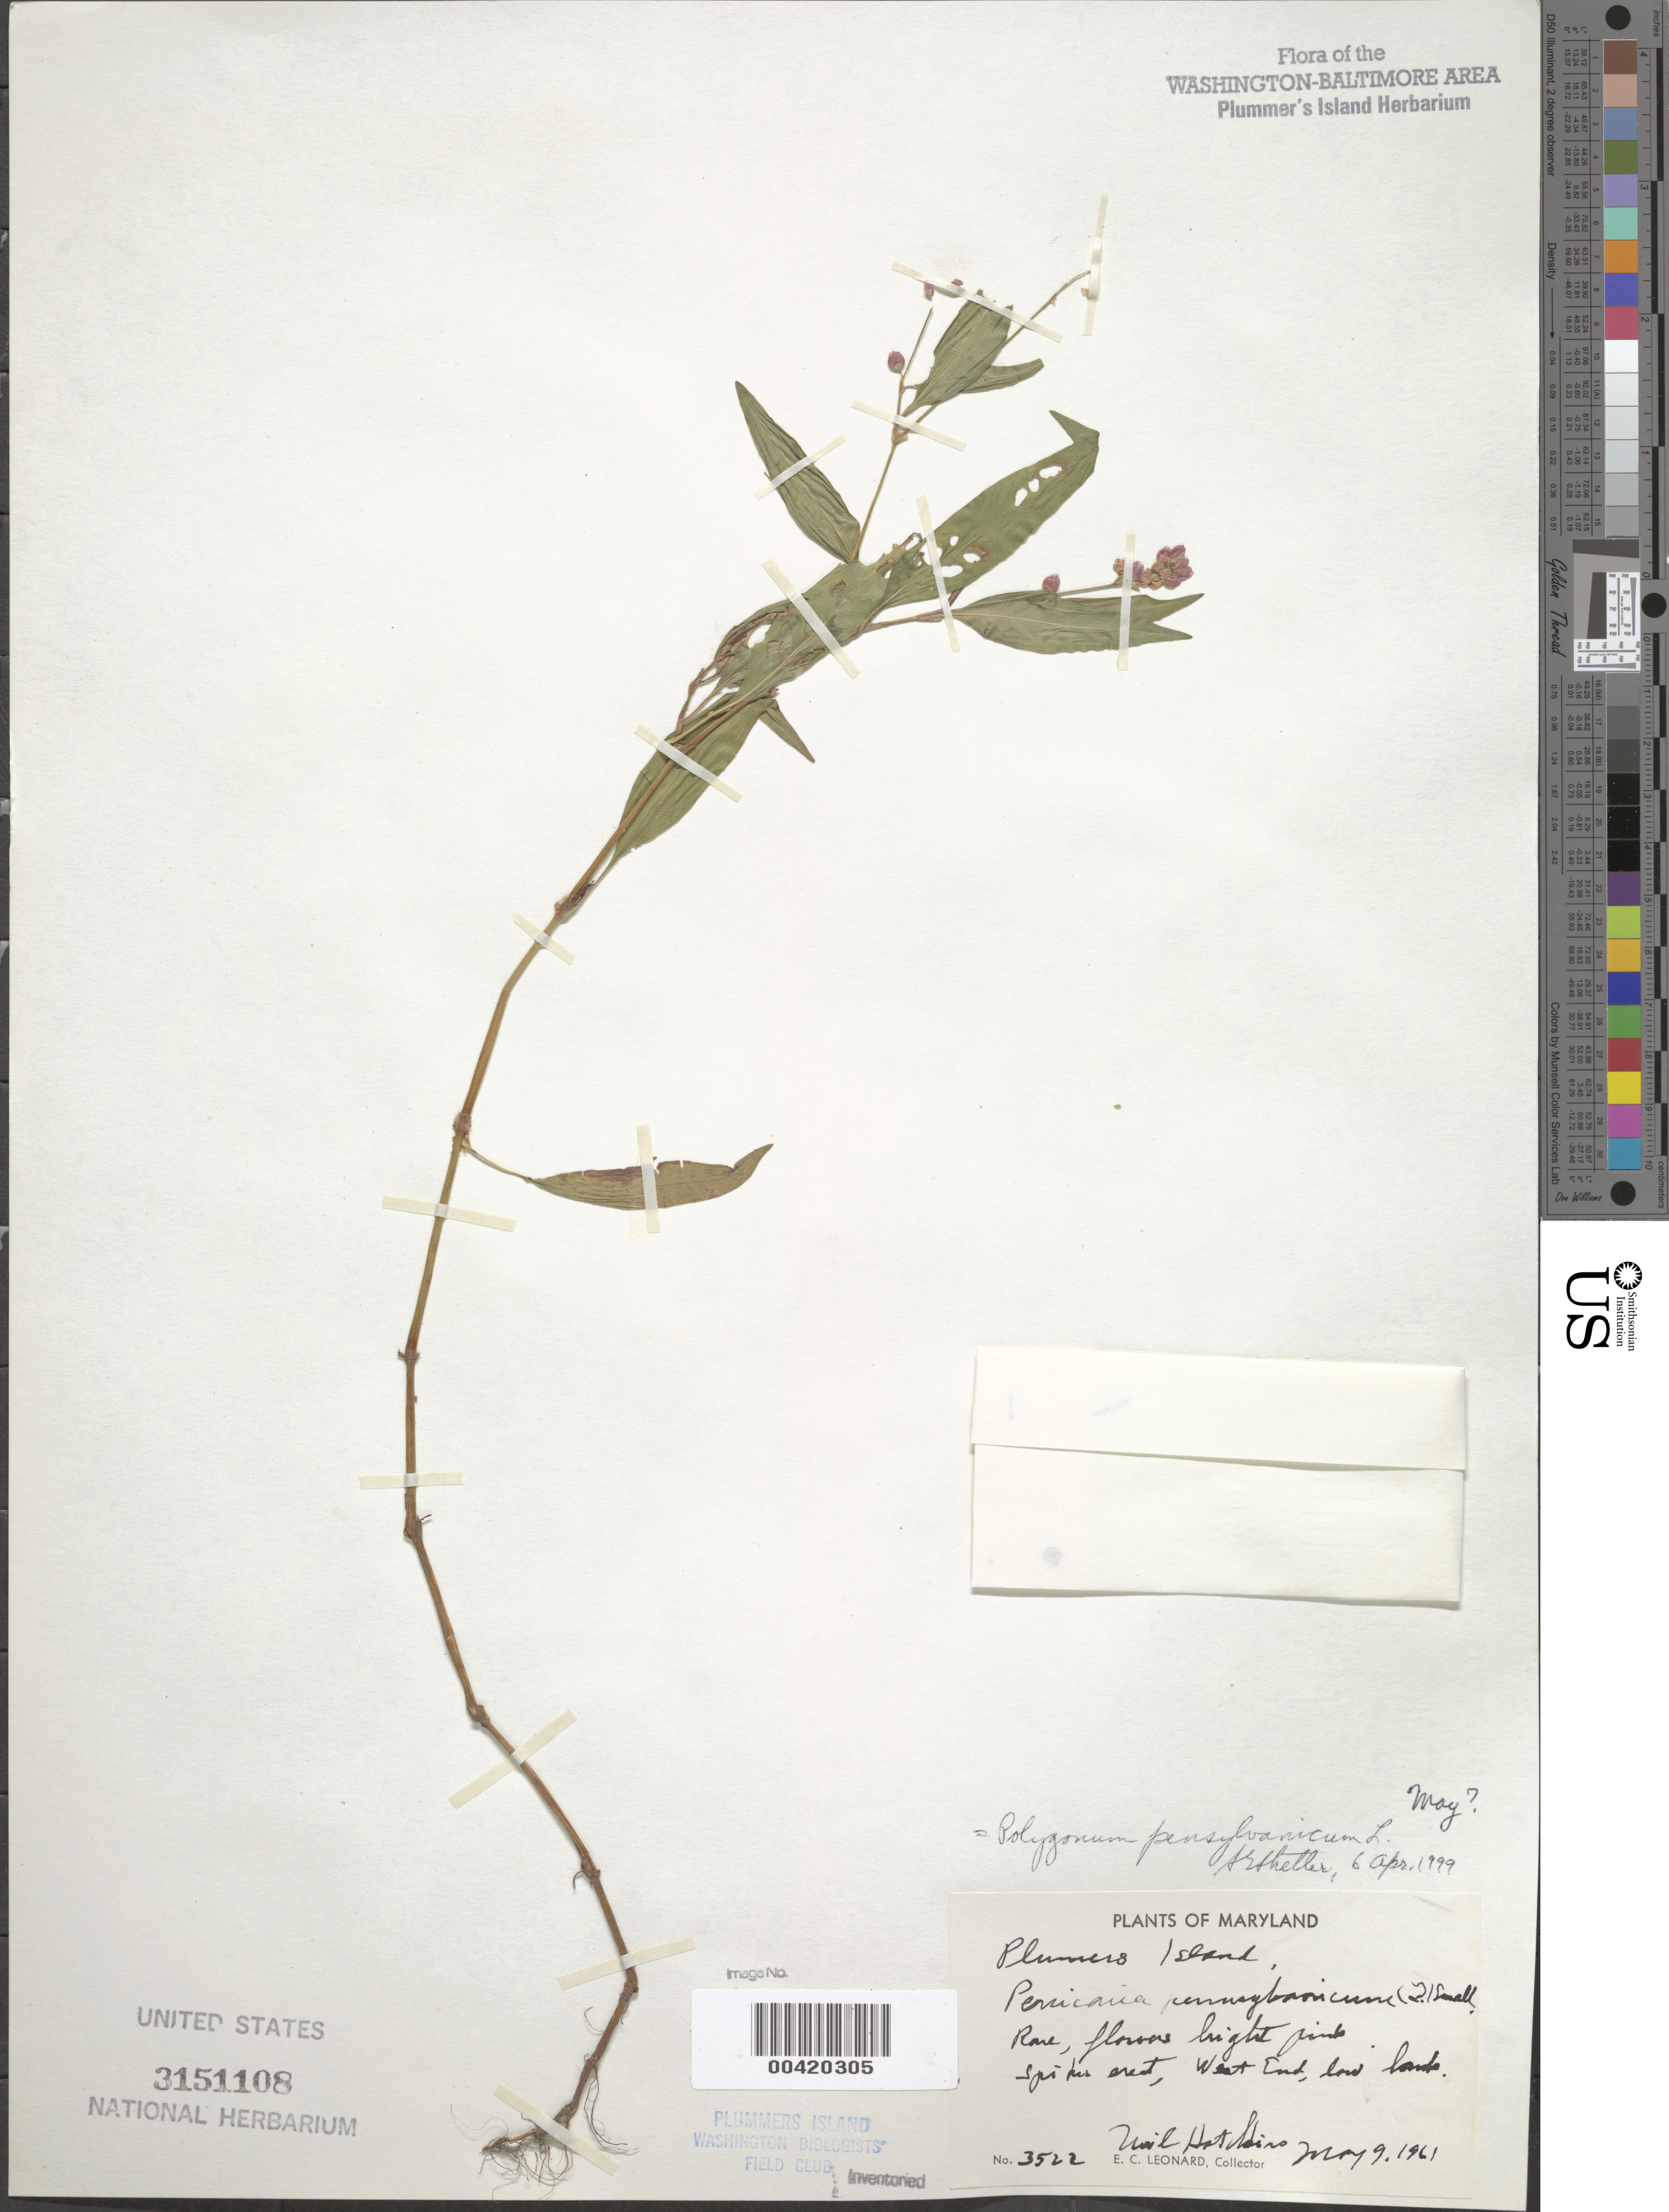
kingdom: Plantae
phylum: Tracheophyta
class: Magnoliopsida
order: Caryophyllales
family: Polygonaceae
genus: Persicaria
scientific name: Persicaria pensylvanica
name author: (L.) M. Gómez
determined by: Atha, D. E.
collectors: E. C. Leonard & N. Hotchkiss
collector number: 3522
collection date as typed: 09 May 1961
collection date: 1961-05-09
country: United States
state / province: Maryland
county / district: Montgomery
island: Plummers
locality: Plummer's Island; west end C. & O. Canal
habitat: Low bank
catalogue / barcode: US 3151108